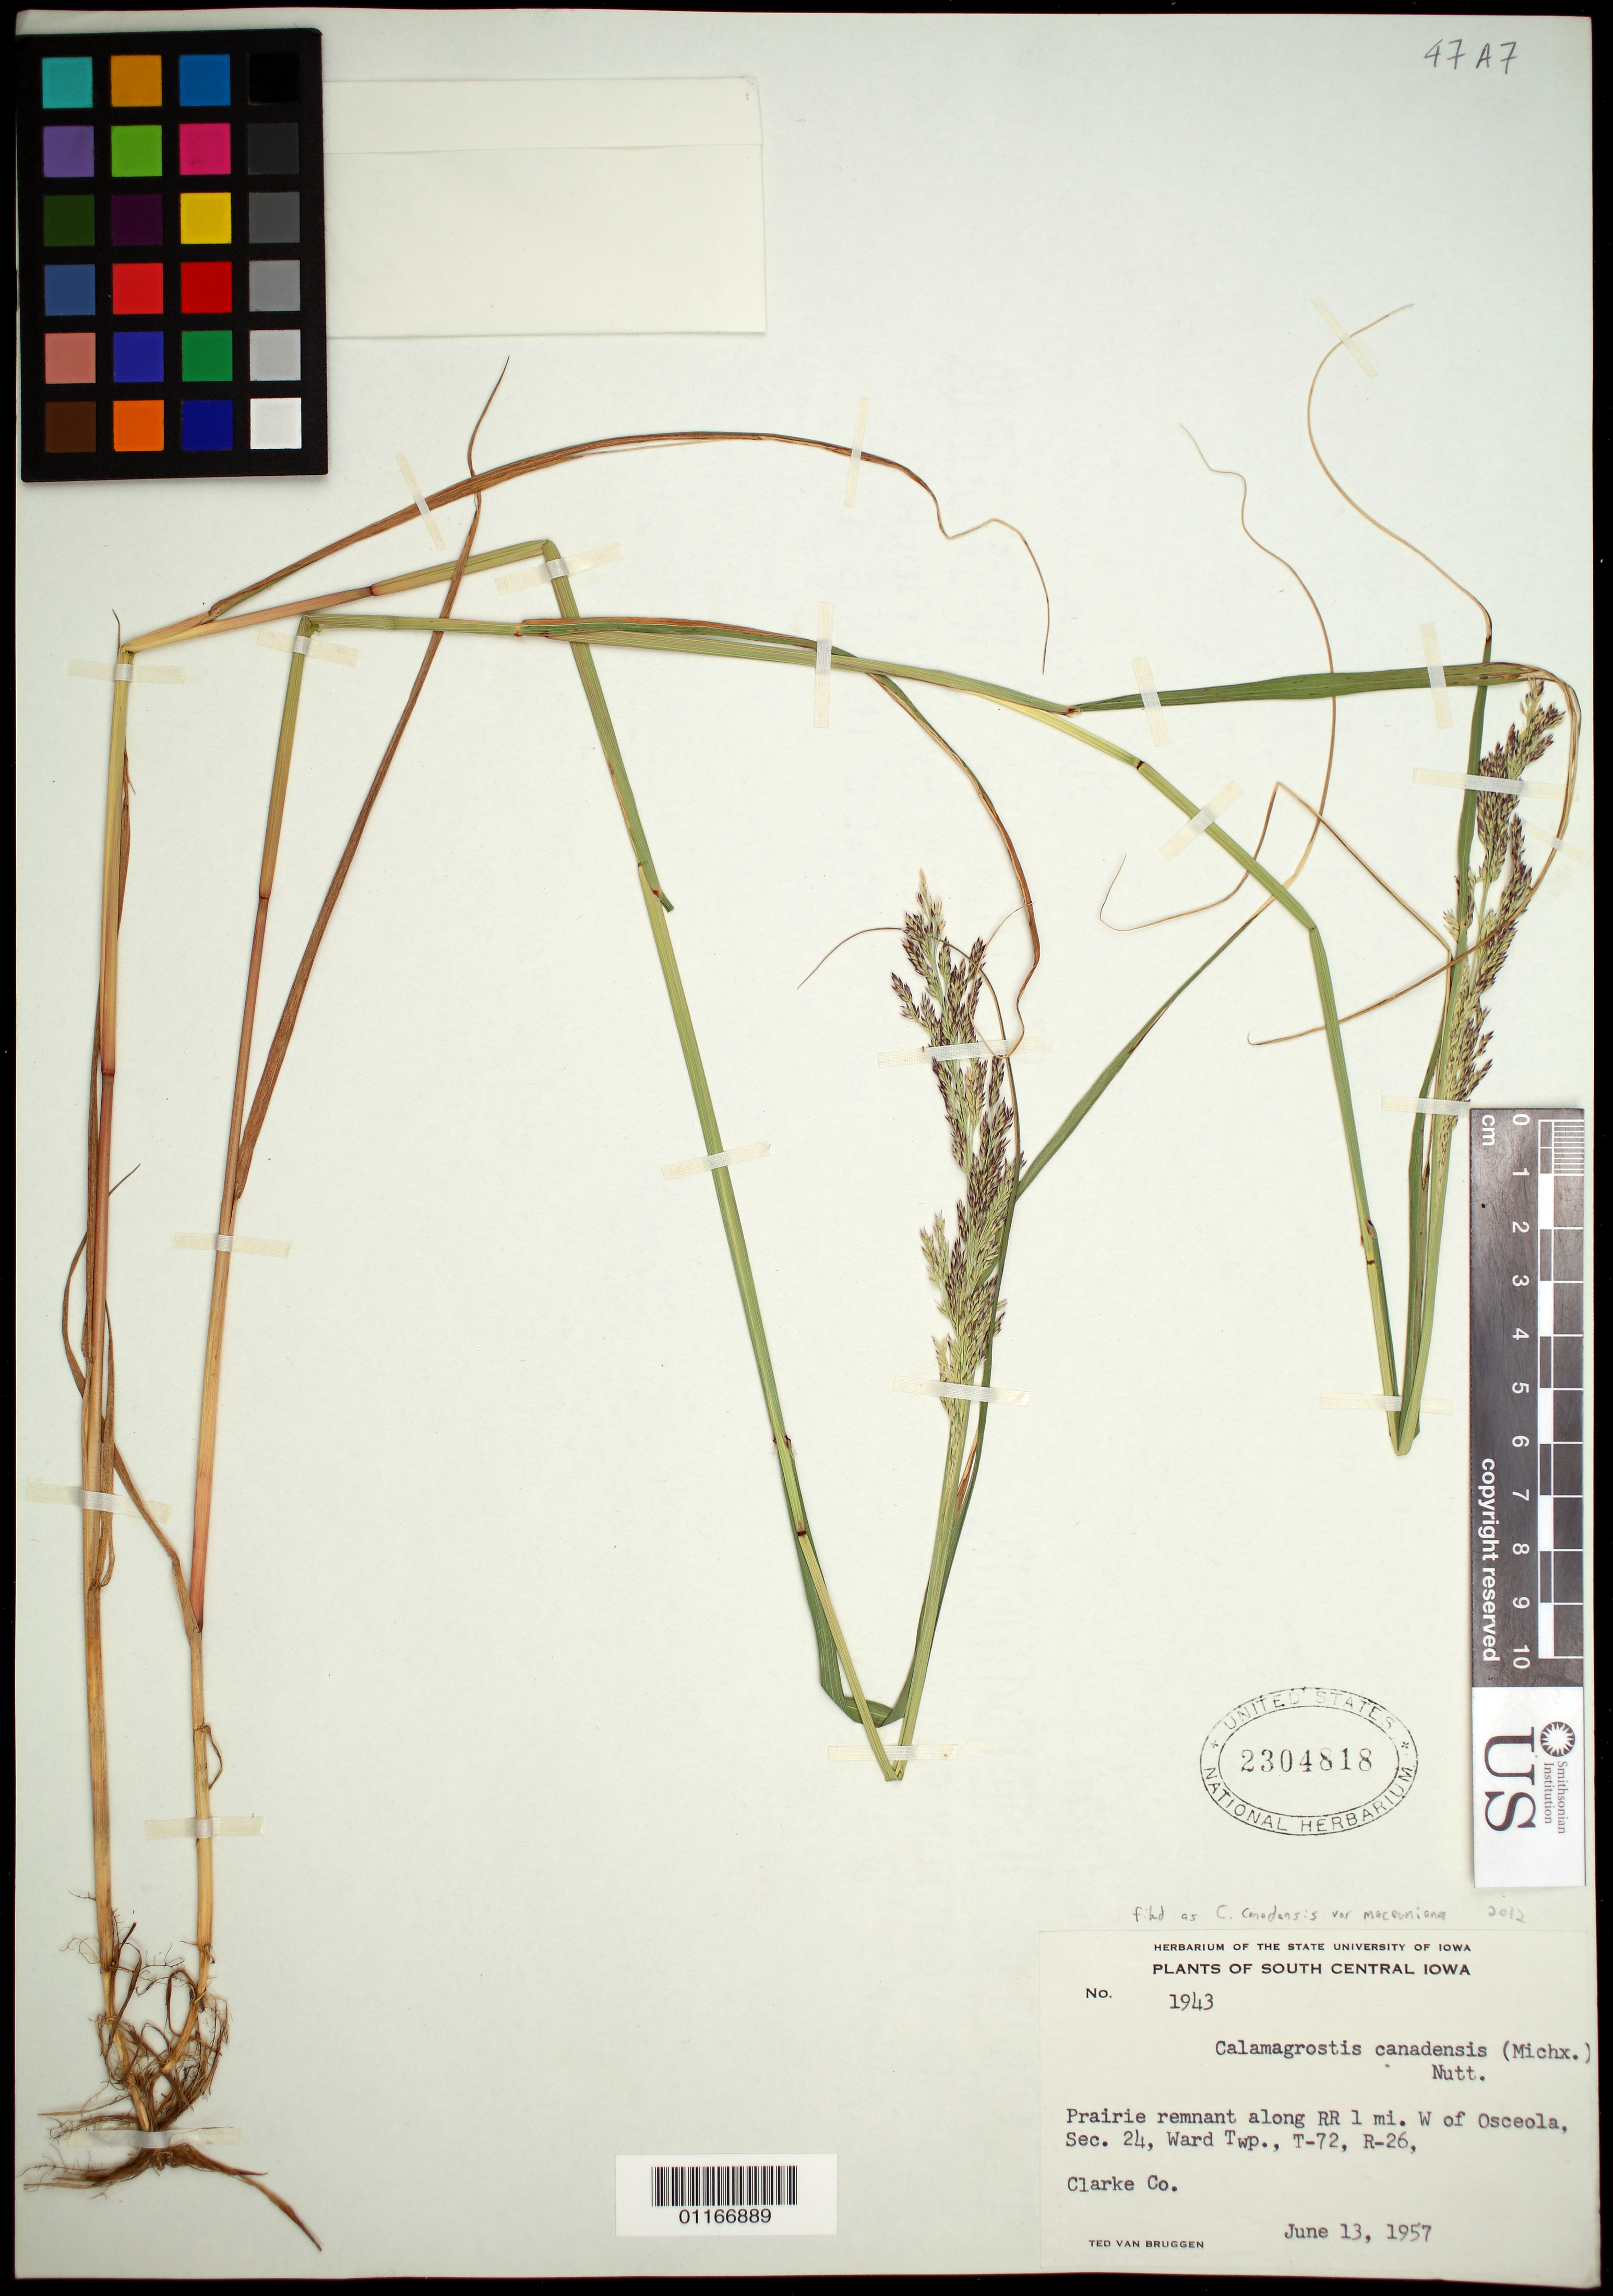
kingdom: Plantae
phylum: Tracheophyta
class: Liliopsida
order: Poales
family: Poaceae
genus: Calamagrostis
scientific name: Calamagrostis canadensis var. macouniana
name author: (Vasey) Stebbins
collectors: T. Van Bruggen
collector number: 1943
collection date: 1957-06-13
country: United States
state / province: Iowa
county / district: Clarke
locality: Along RR 1 mile W of Osceola, Sec. 24, Ward Twp., T-72, R-26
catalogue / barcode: US 2304818